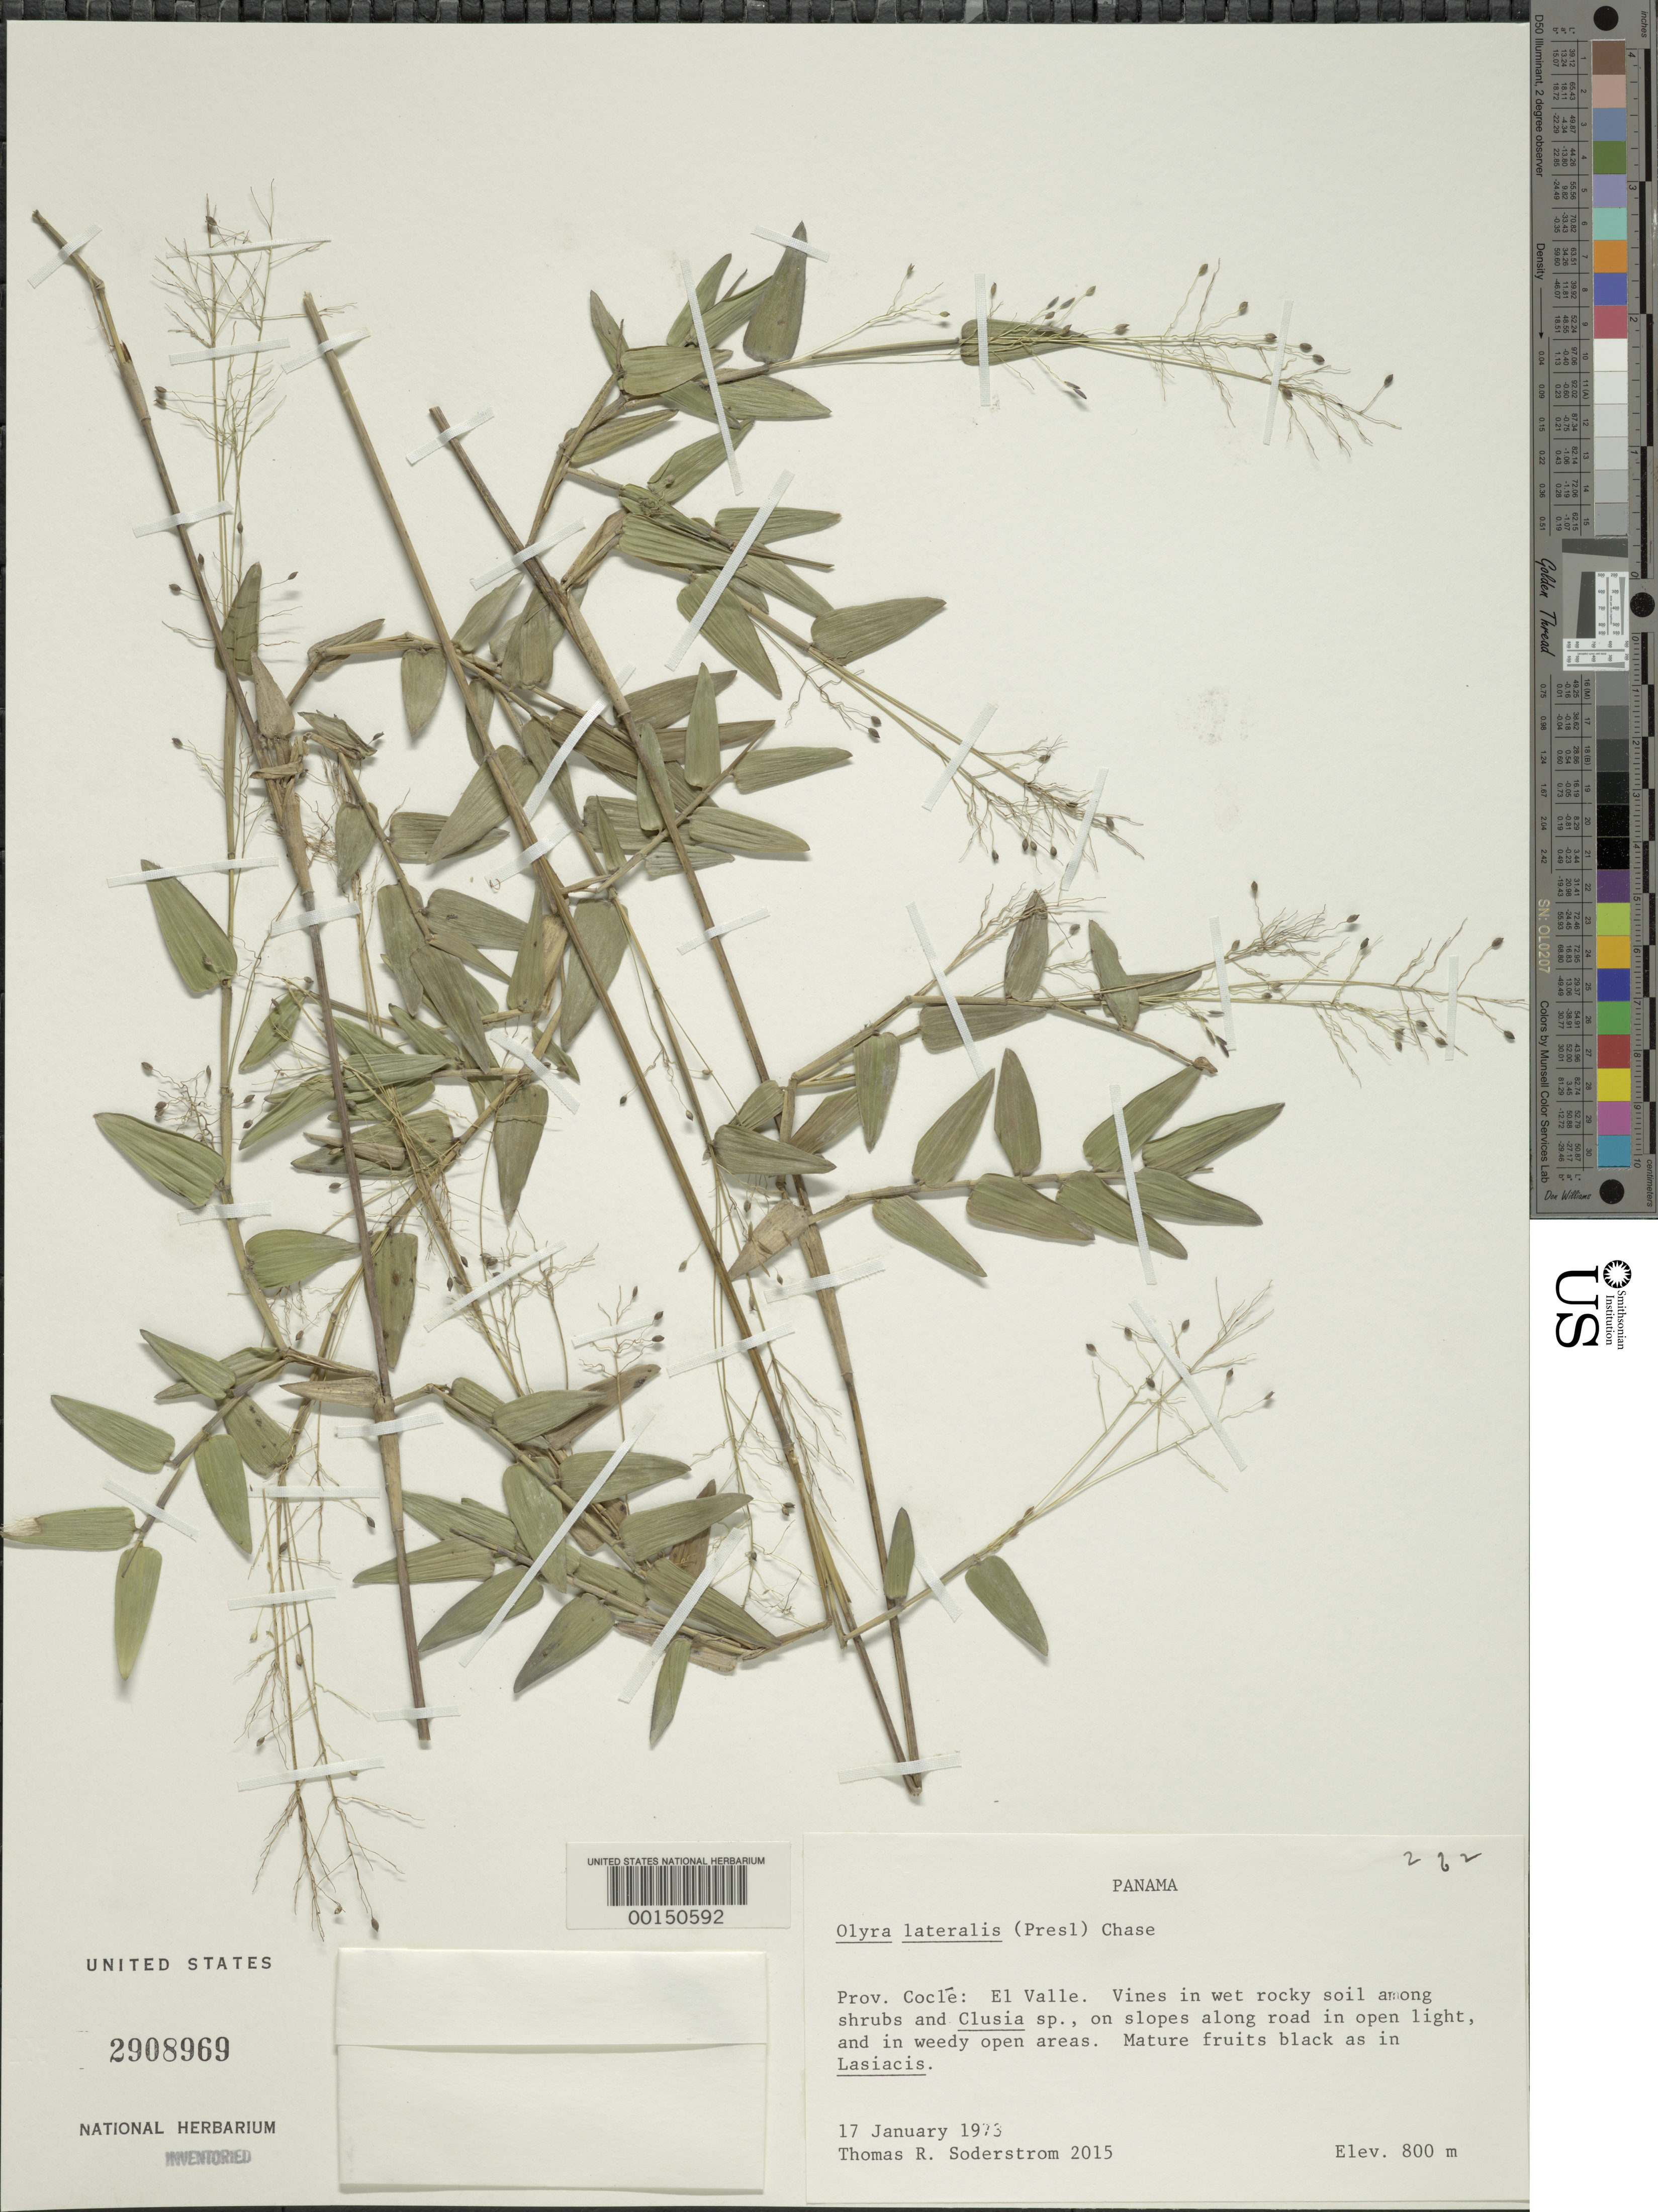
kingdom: Plantae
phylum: Tracheophyta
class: Liliopsida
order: Poales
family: Poaceae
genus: Parodiolyra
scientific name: Parodiolyra lateralis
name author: (J. Presl ex Nees) Soderstr. & Zuloaga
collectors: T. R. Soderstrom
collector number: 2015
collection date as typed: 17 Jan 1975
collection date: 1975-01-17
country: Panama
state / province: Coclé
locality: El Valle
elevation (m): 800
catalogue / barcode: US 2908969